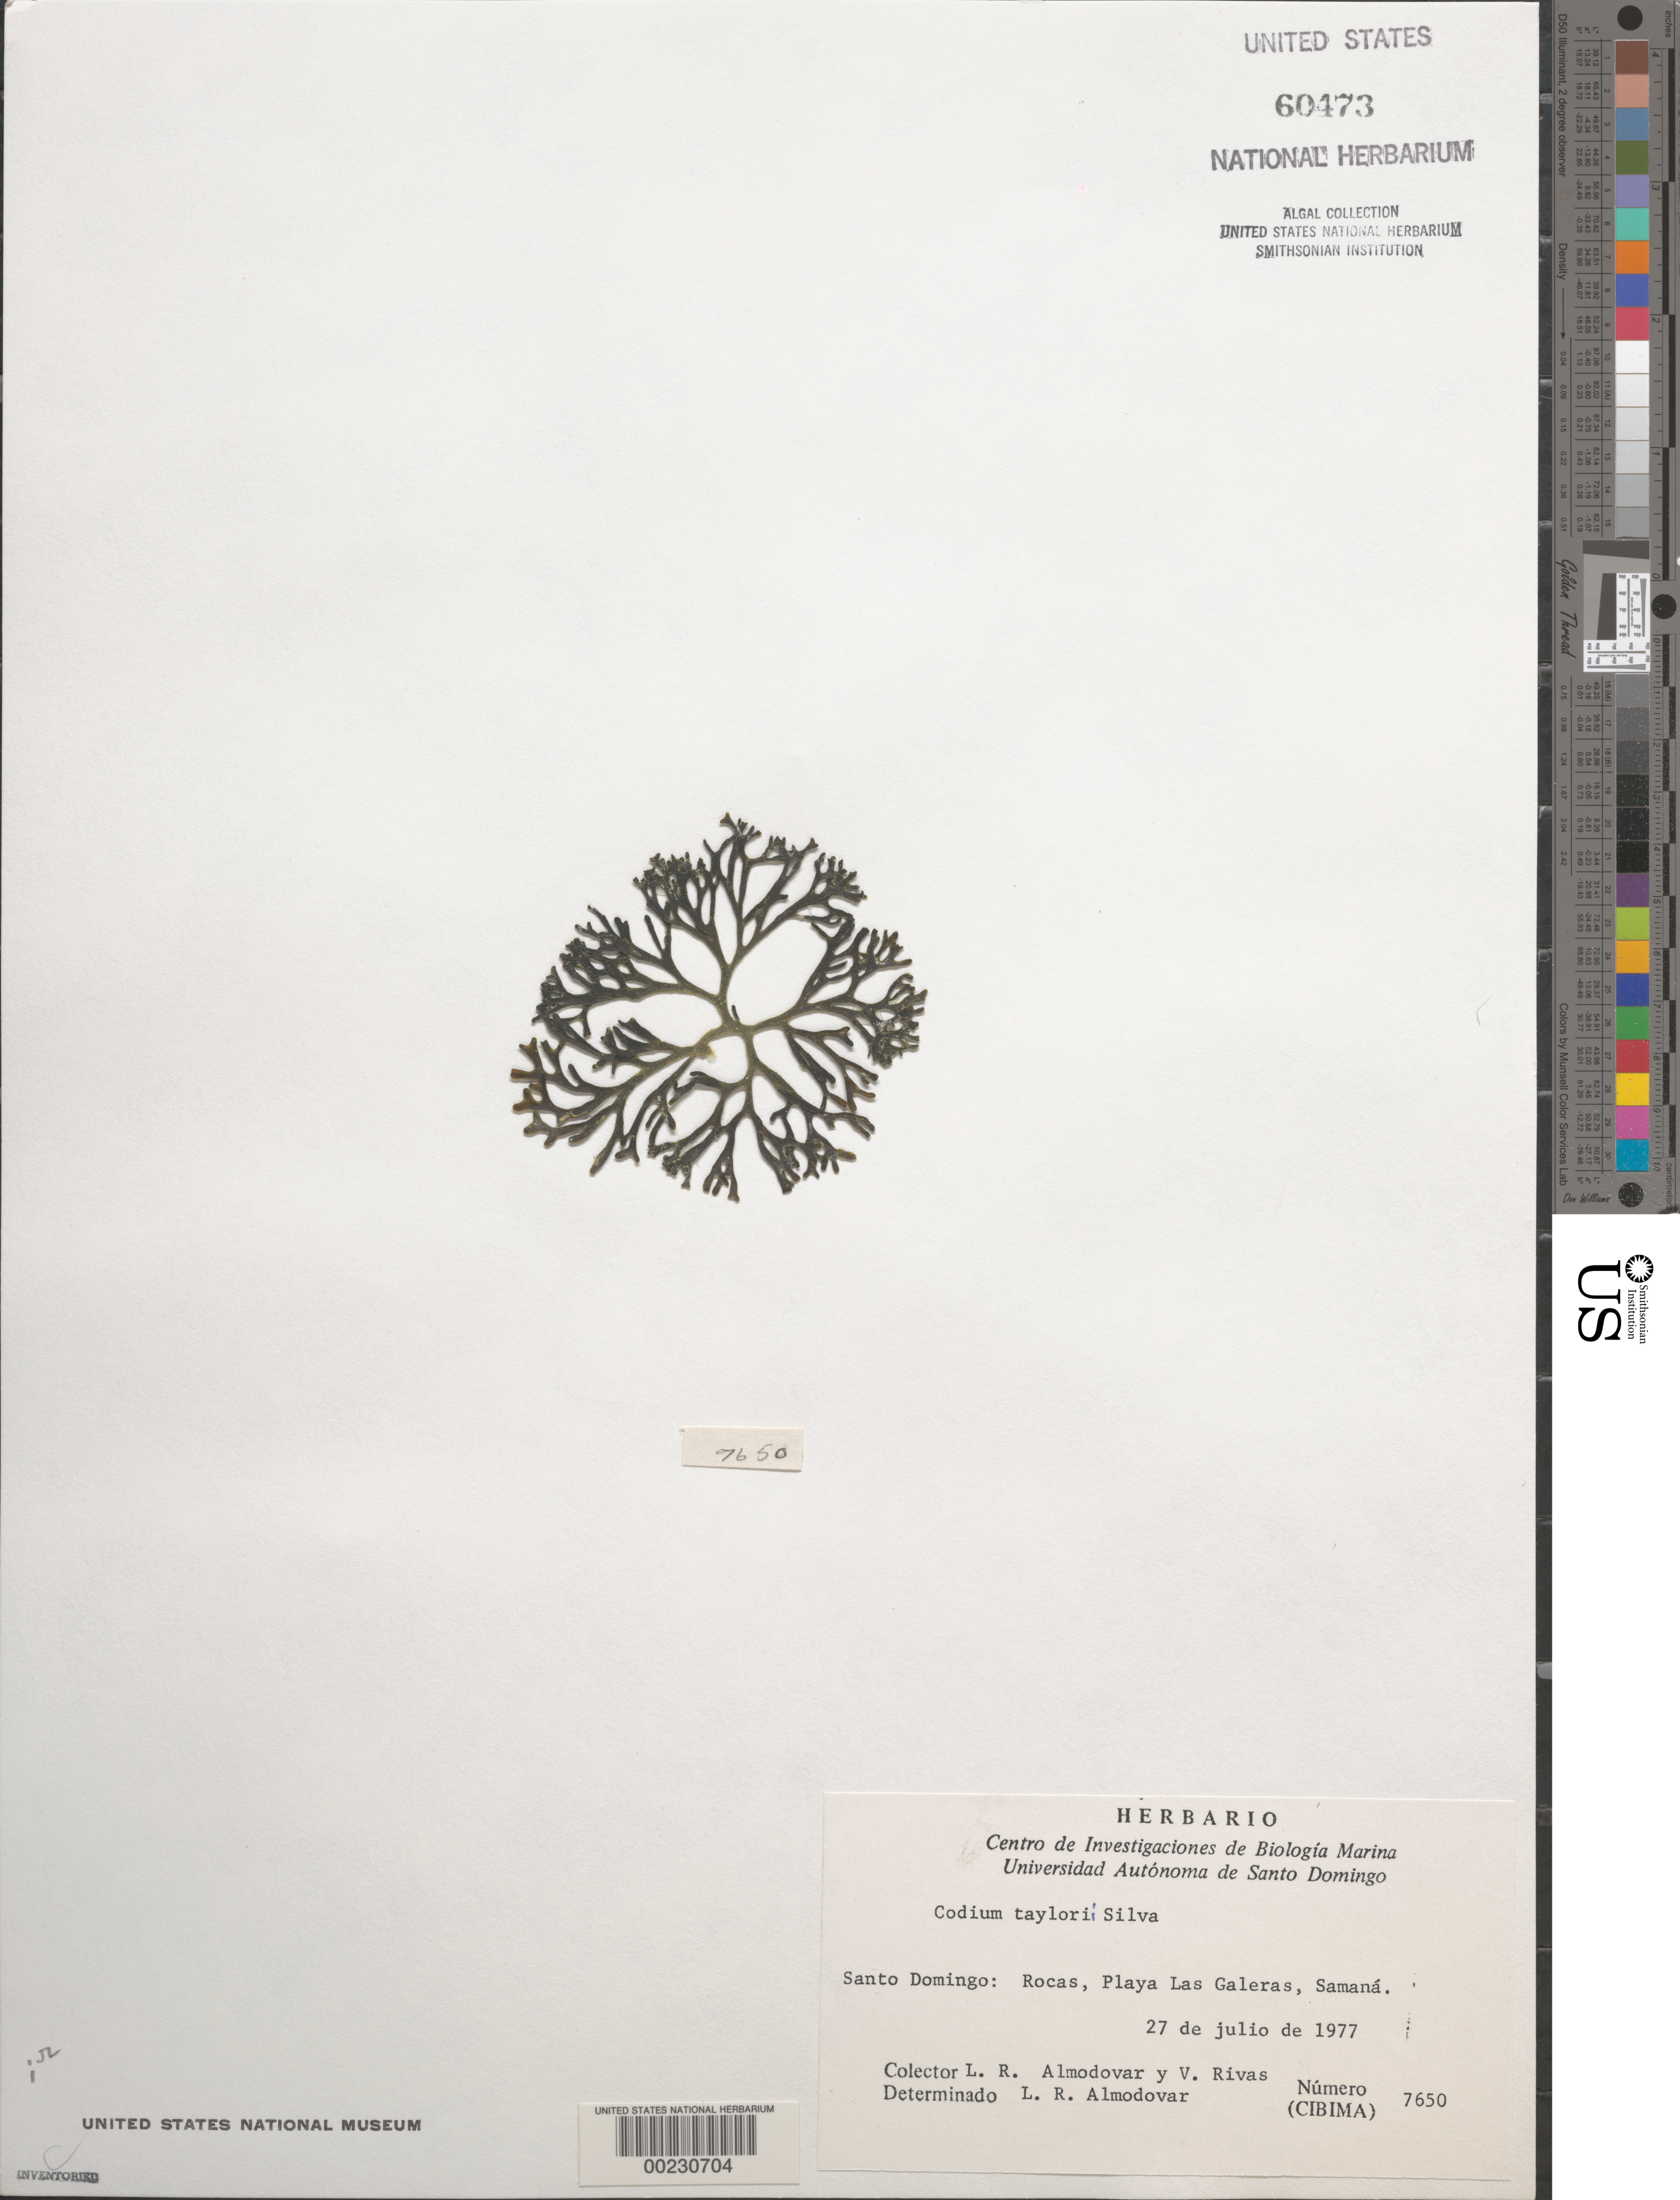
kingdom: Plantae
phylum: Chlorophyta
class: Ulvophyceae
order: Bryopsidales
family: Codiaceae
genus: Codium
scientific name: Codium taylorii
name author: P.C. Silva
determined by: Almodovar, L. R.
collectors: L. Almodovar & V. Rivas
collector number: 7650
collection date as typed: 27 Jul 1977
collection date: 1977-07-27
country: Dominican Republic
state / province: Samaná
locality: Playa las galeras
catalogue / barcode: US 60473